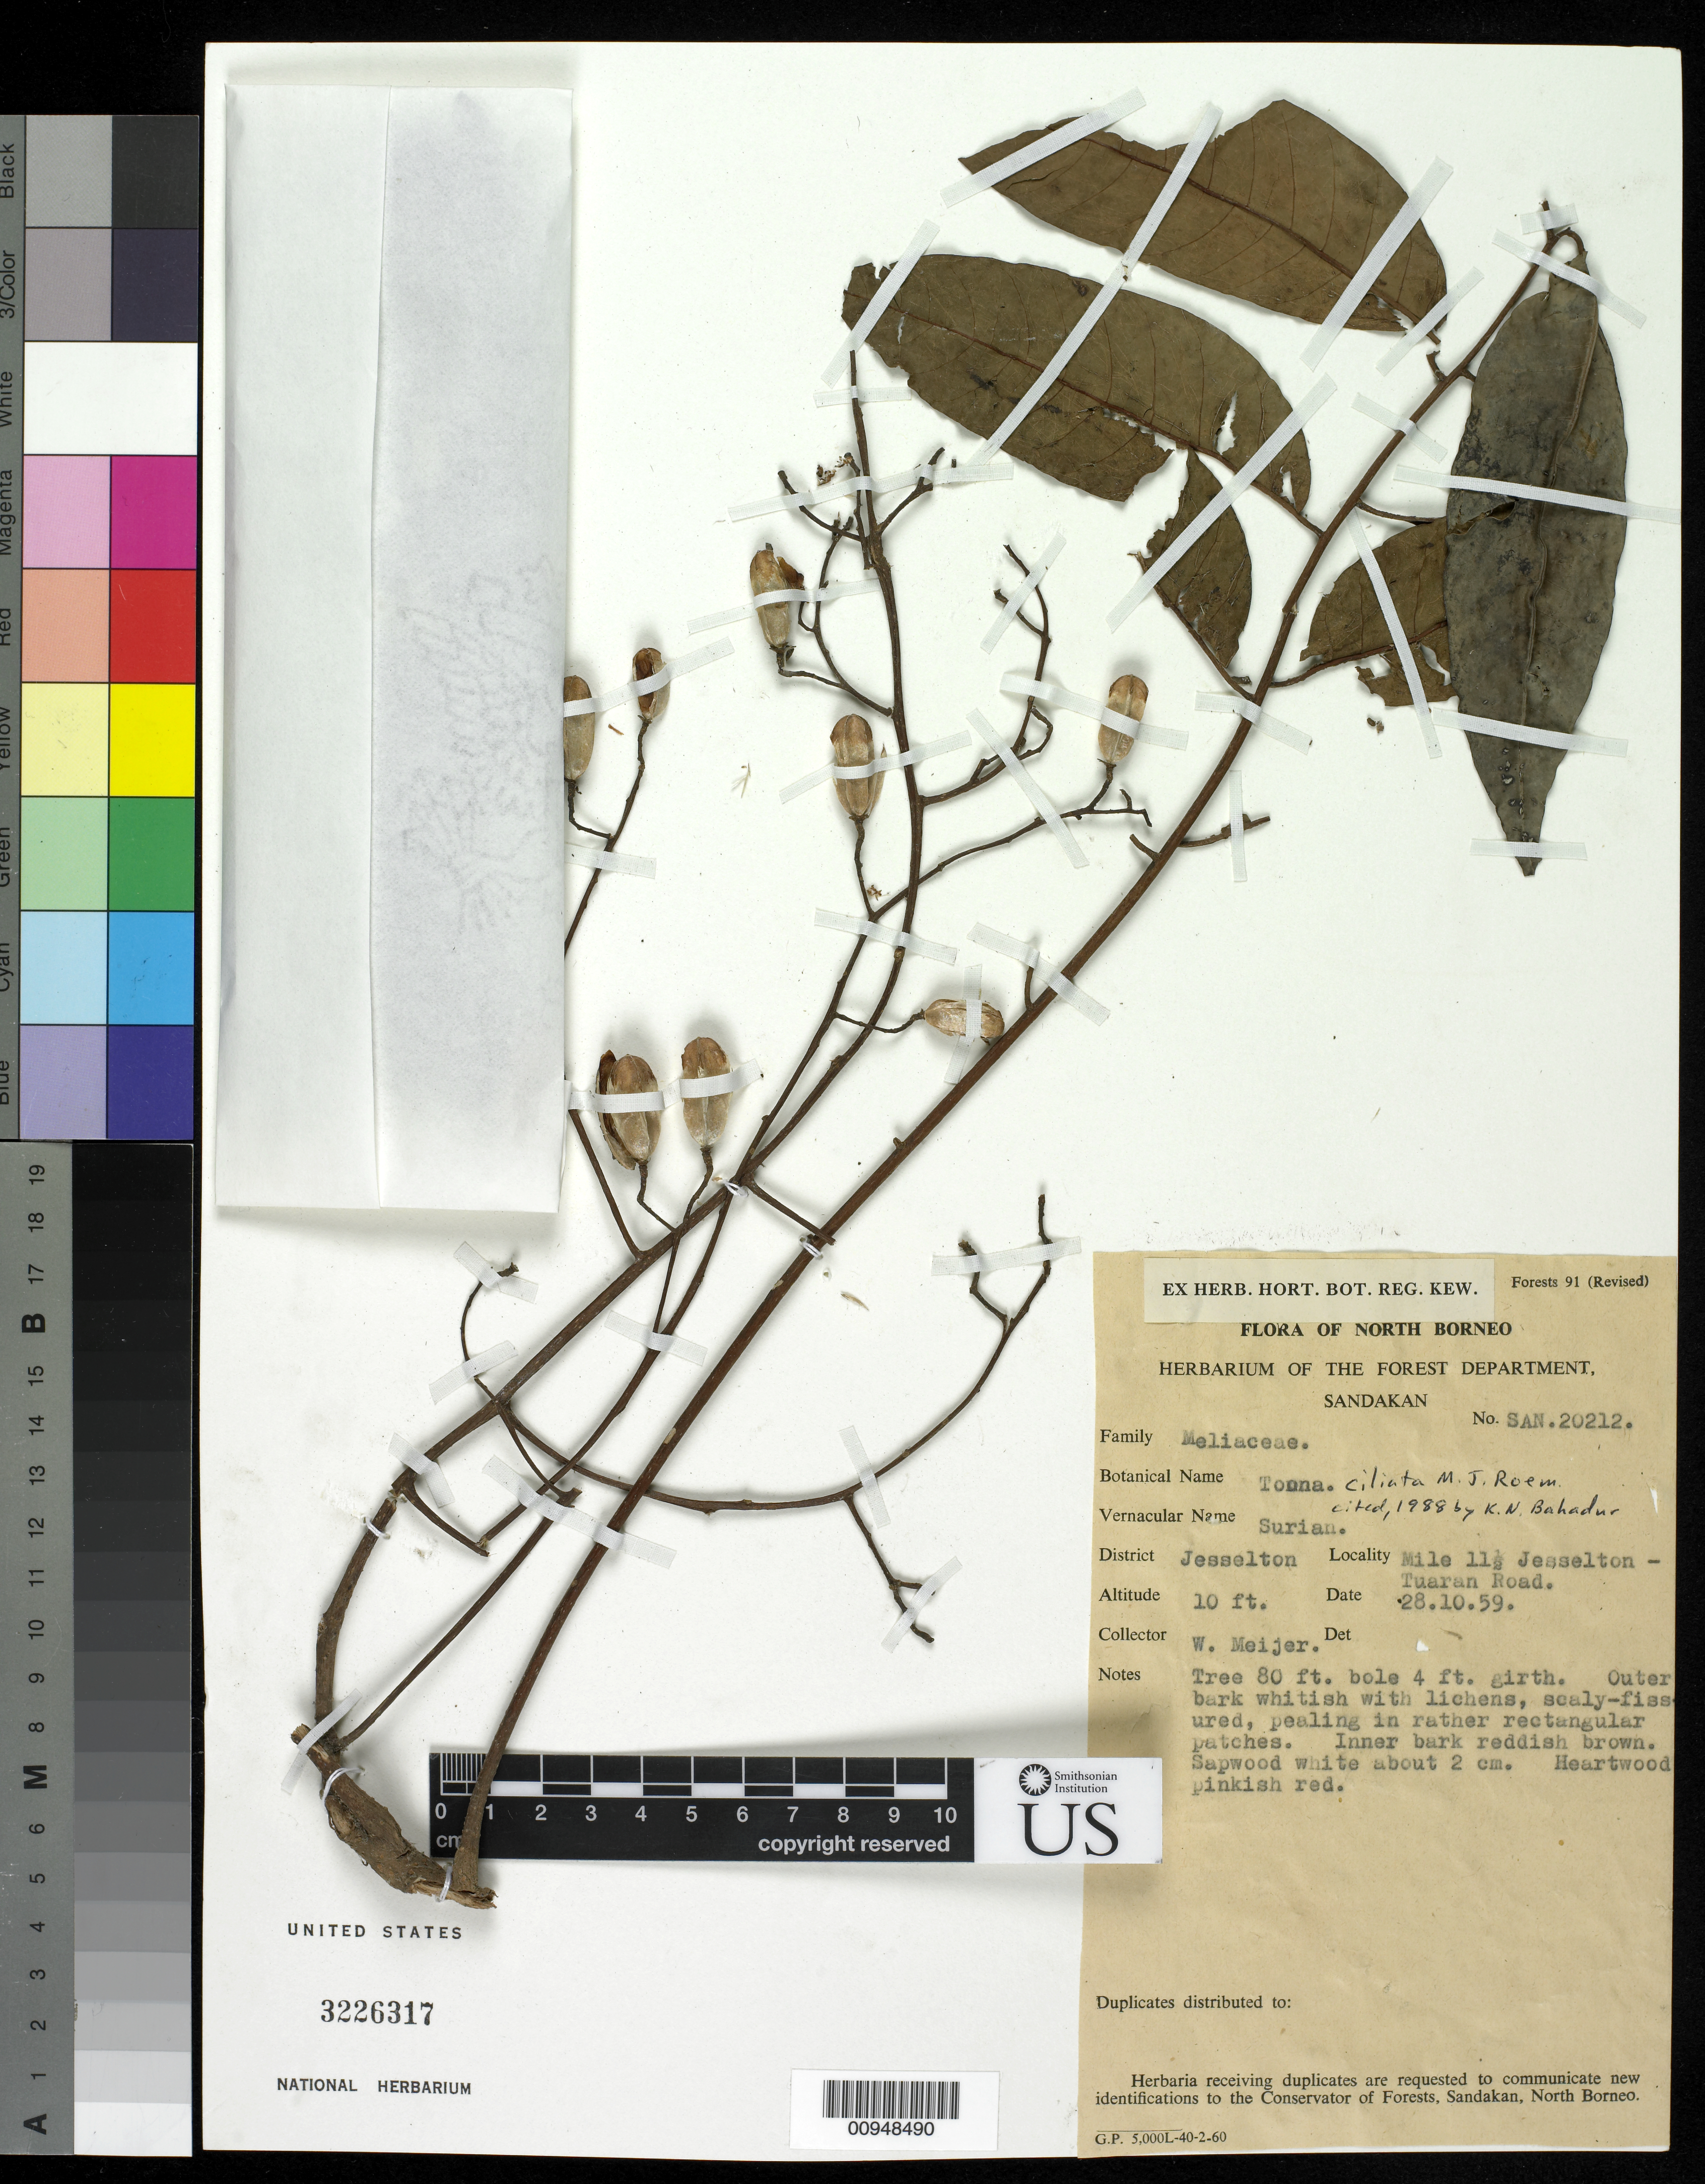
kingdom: Plantae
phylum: Tracheophyta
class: Magnoliopsida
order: Sapindales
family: Meliaceae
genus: Toona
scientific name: Toona ciliata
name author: M. Roem.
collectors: W. Meijer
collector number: SAN 20212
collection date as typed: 28 Oct 1959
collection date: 1959-10-28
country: Malaysia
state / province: Sabah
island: Borneo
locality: Mile 11 1/2 Jesselton-Tuaran Road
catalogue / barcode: US 3226317